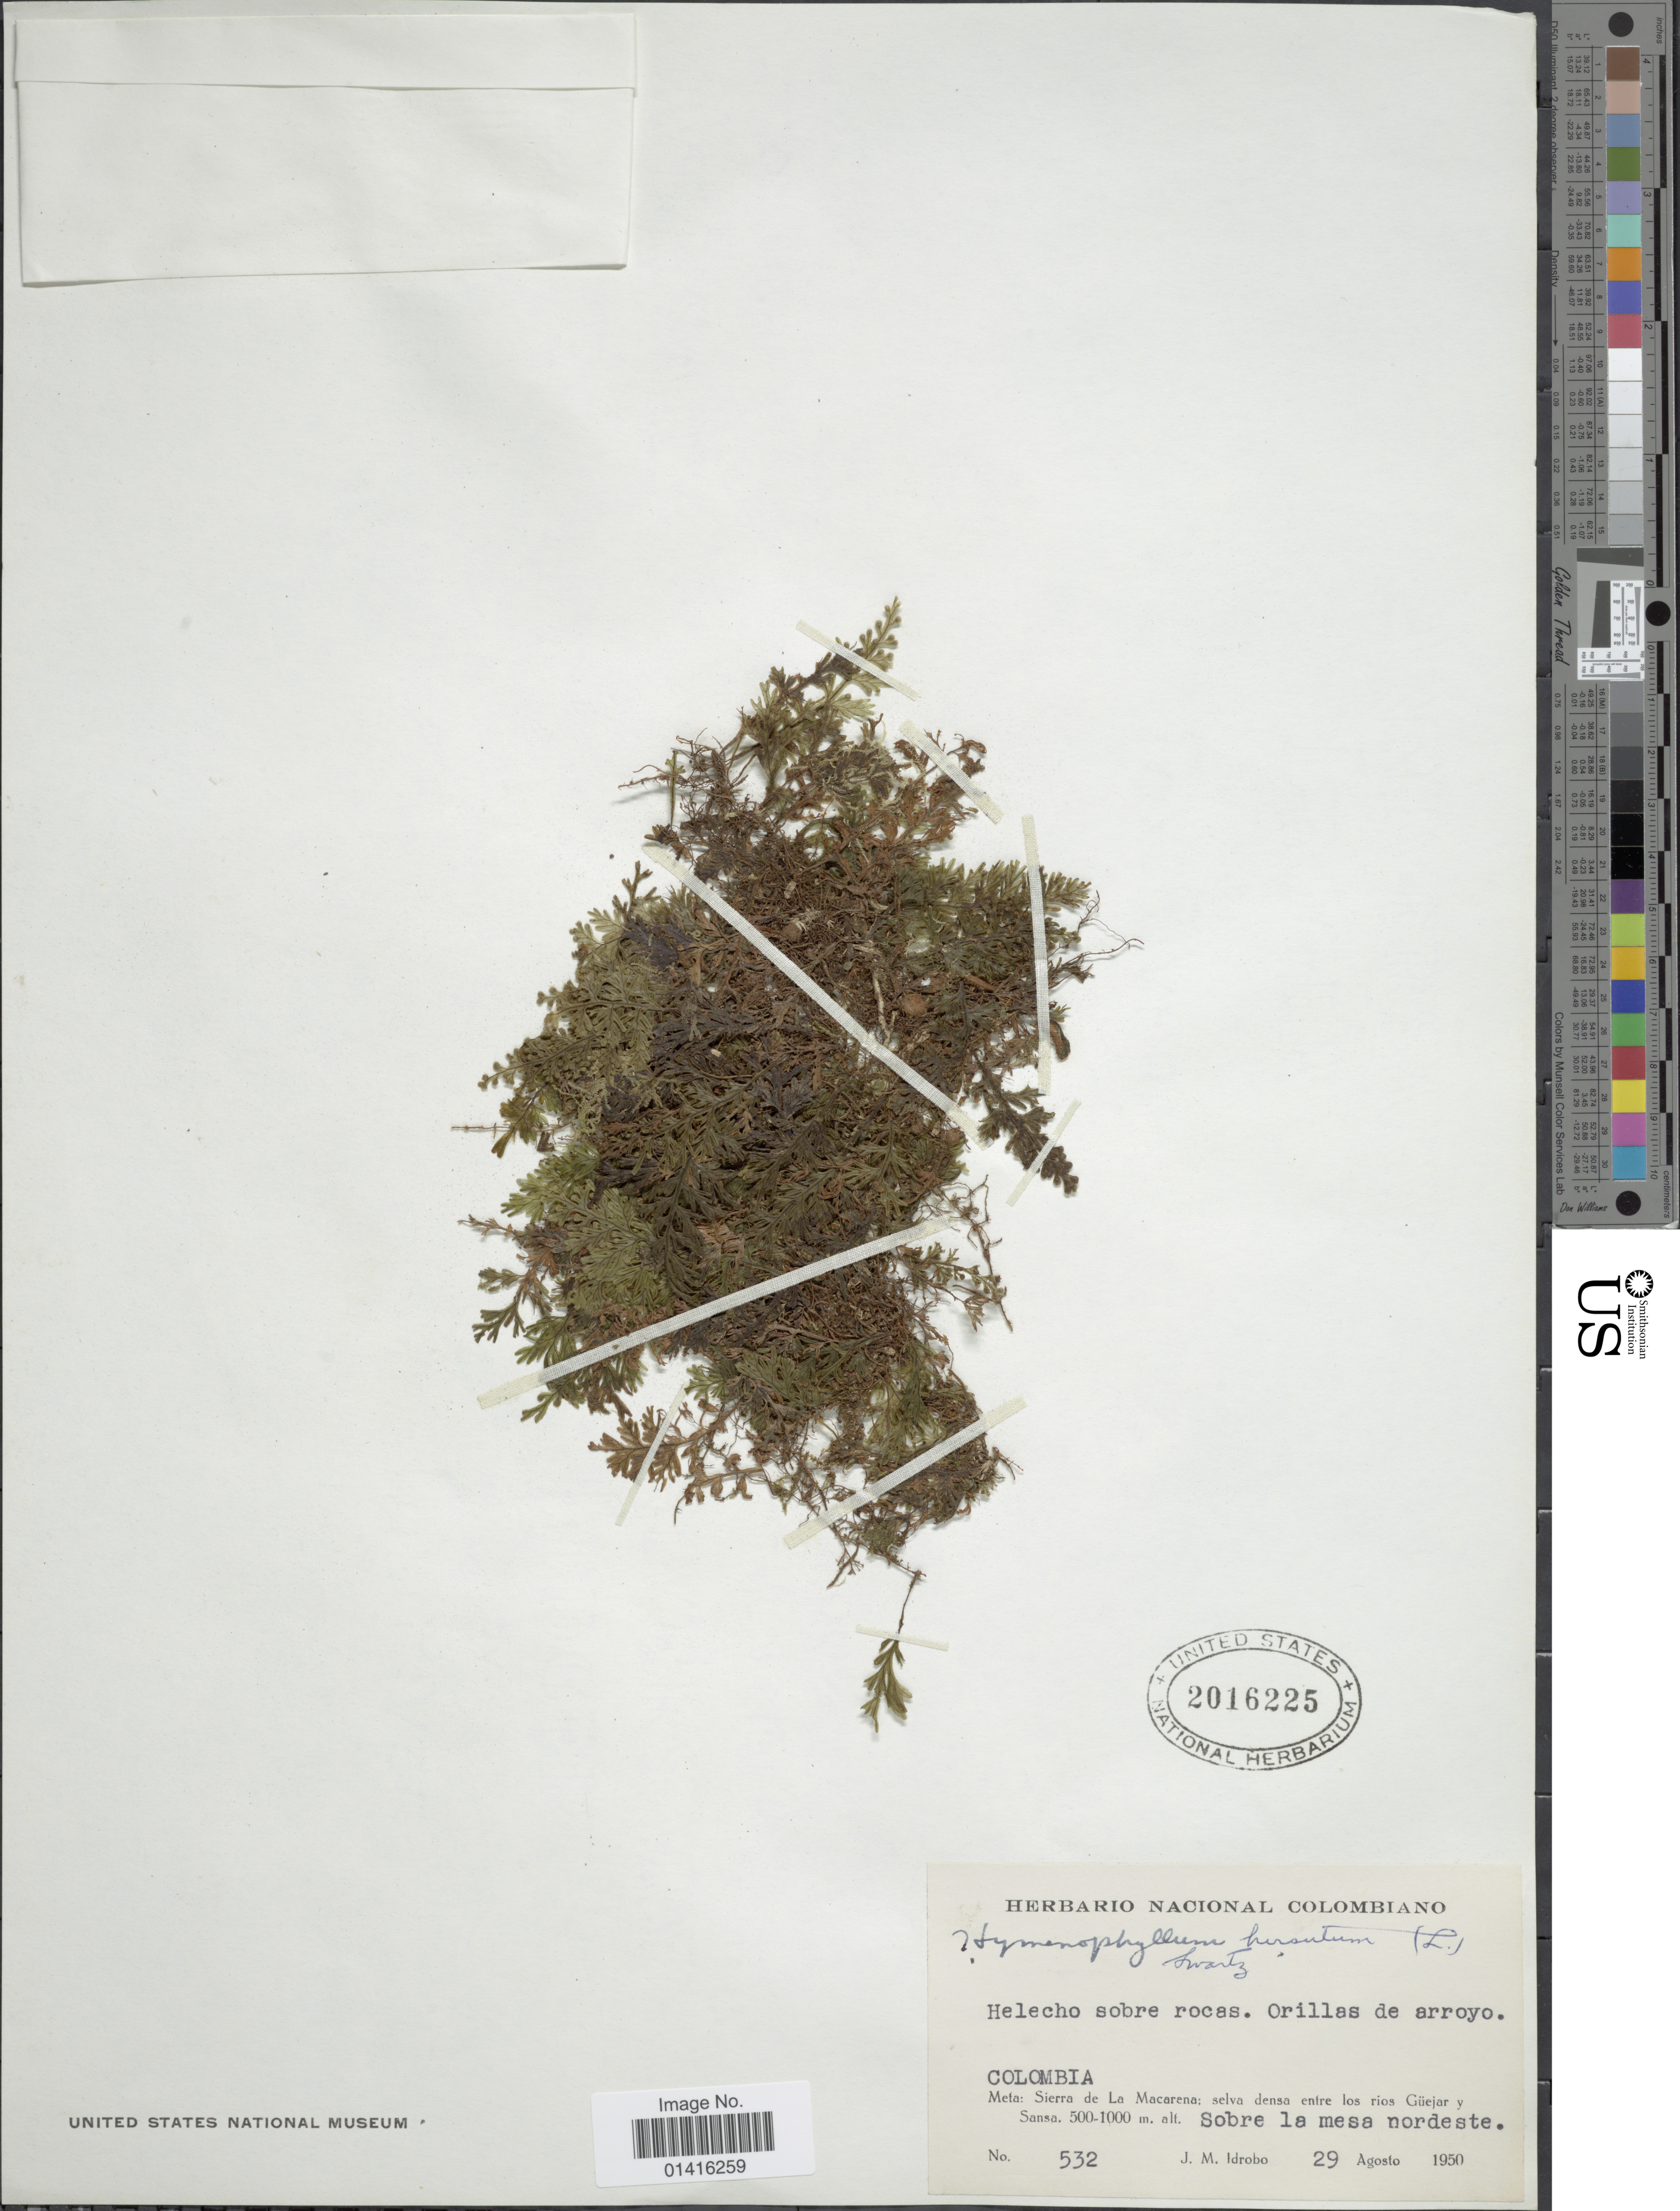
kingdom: Plantae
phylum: Tracheophyta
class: Polypodiopsida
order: Hymenophyllales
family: Hymenophyllaceae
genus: Hymenophyllum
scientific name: Hymenophyllum hirsutum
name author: (L.) Sw.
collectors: J. M. Idrobo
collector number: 532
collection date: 1950-08-29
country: Colombia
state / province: Meta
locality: Sierra de La Macarena; selva densa entre los ríos Güejar y Sansa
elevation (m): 500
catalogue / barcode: US 2016225